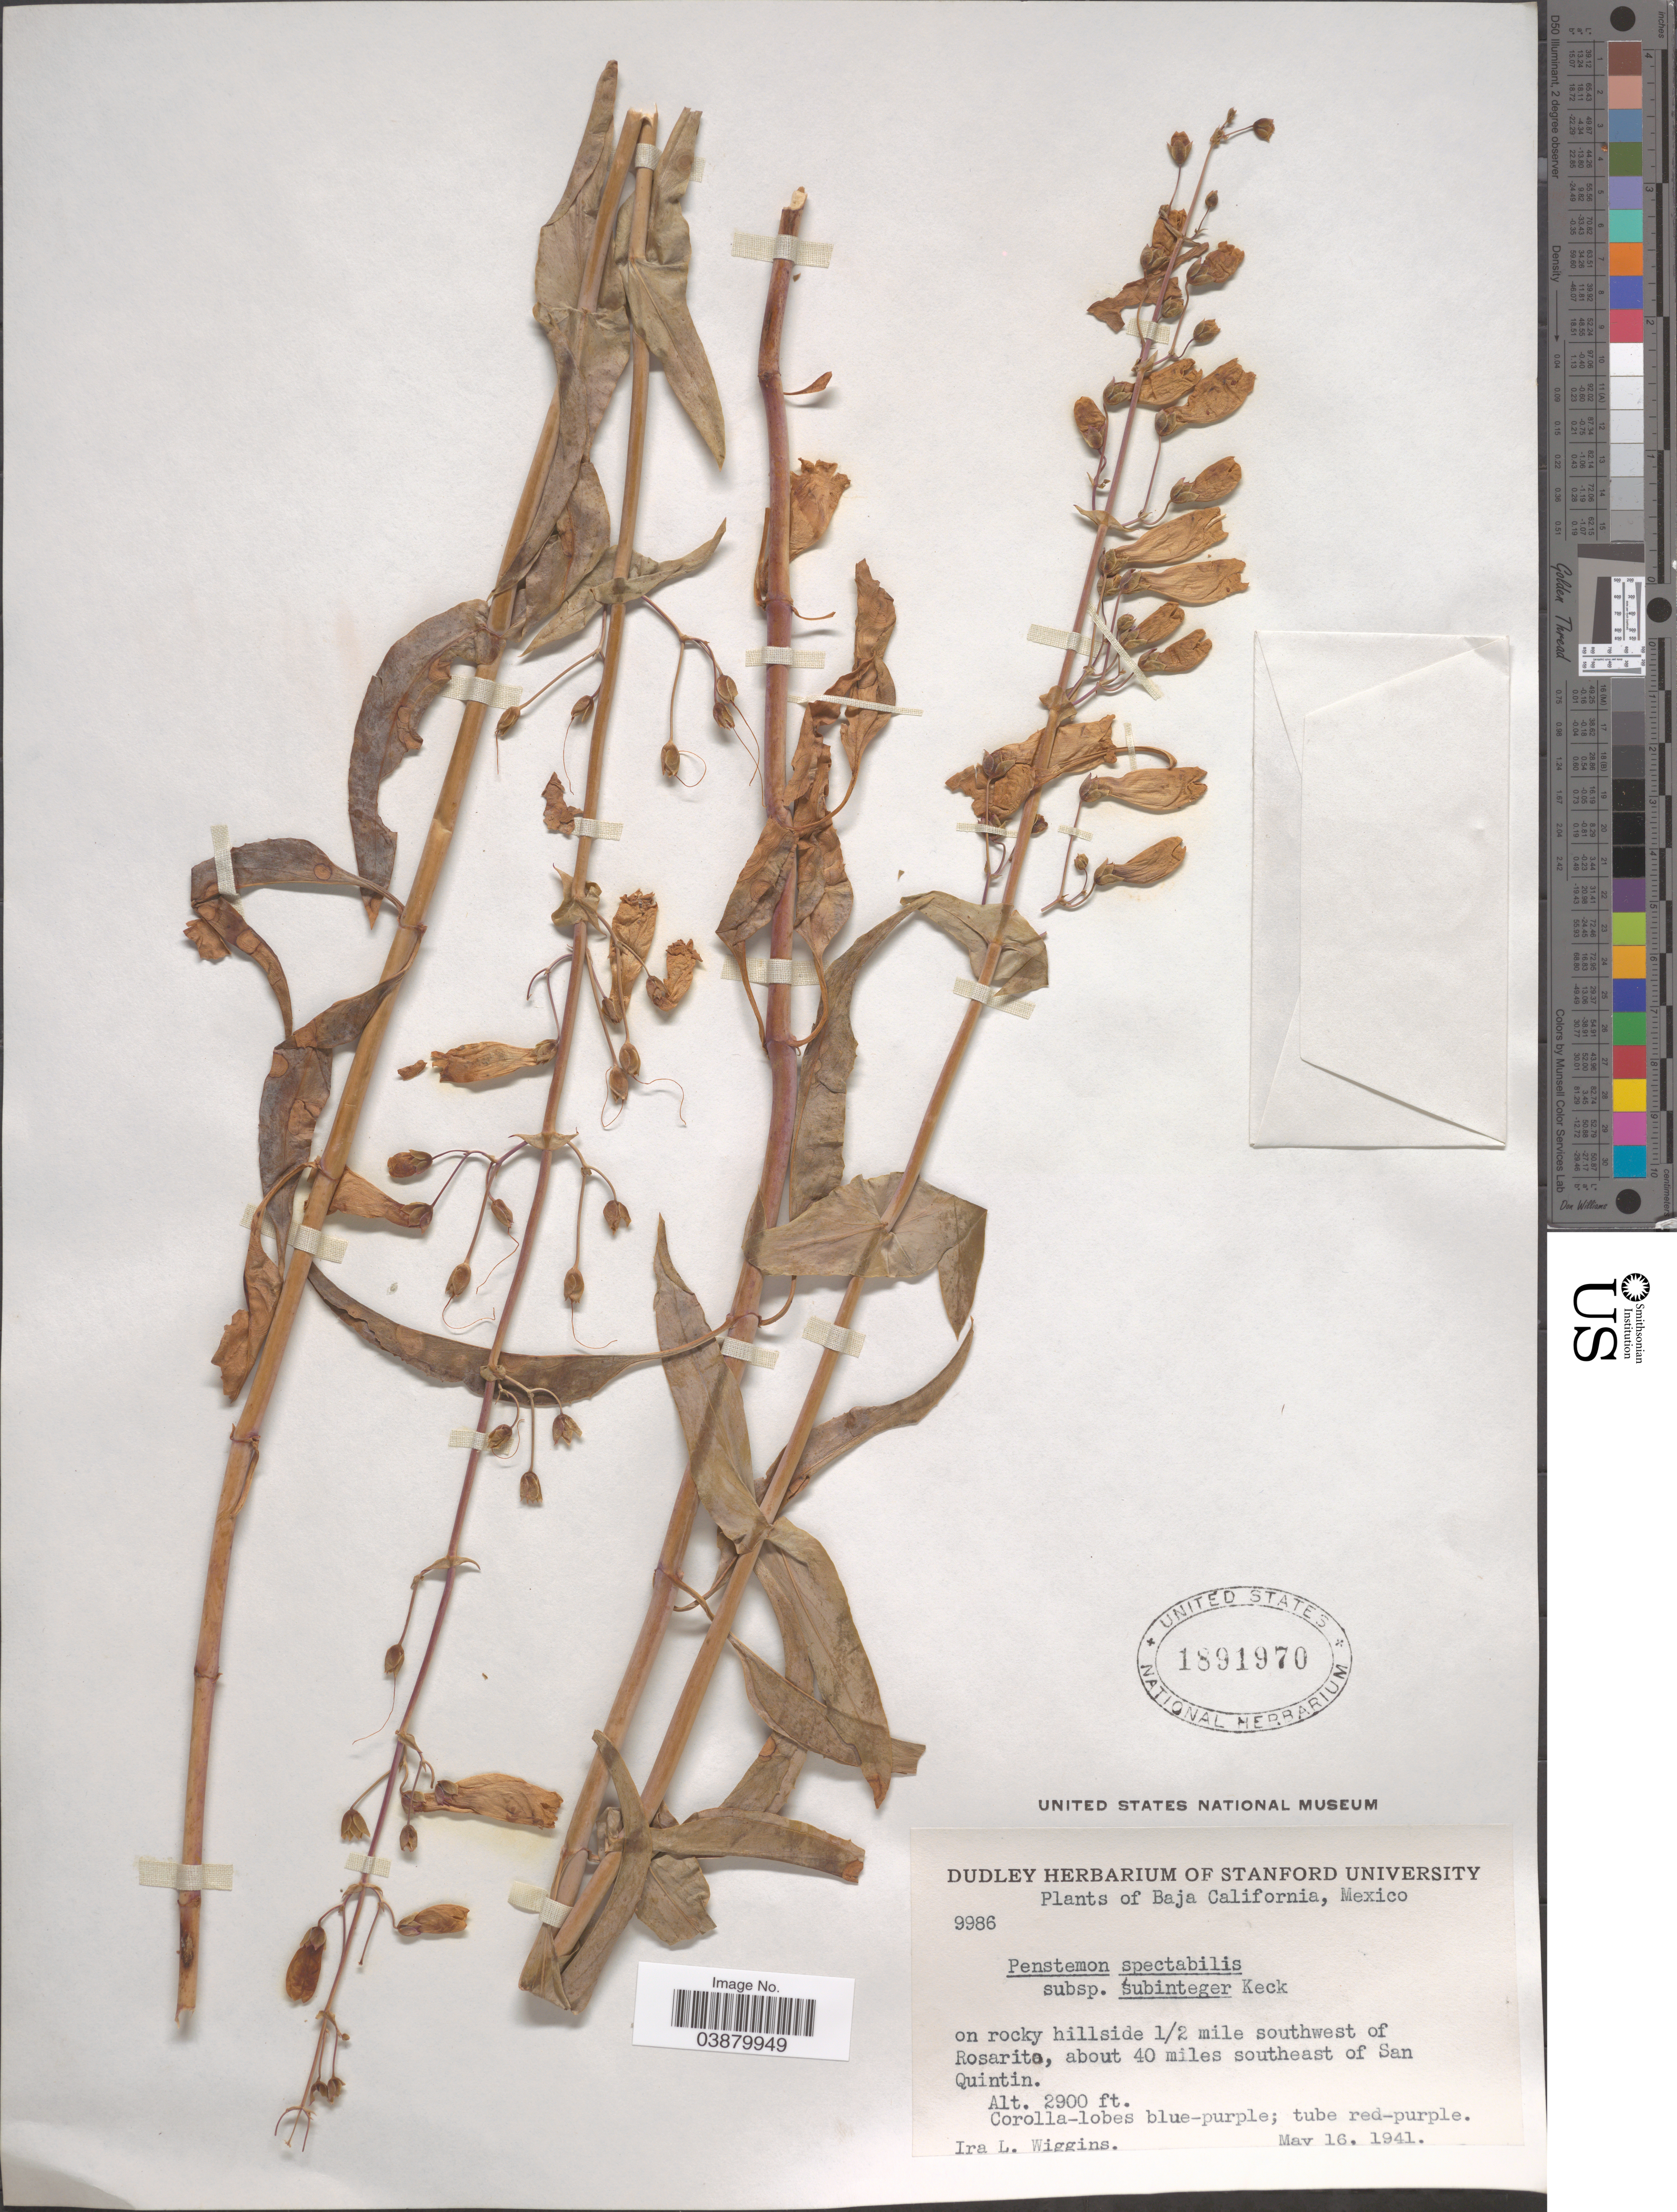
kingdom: Plantae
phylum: Tracheophyta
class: Magnoliopsida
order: Lamiales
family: Plantaginaceae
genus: Penstemon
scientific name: Penstemon spectabilis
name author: Thurb. ex Torr. & A. Gray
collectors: I. L. Wiggins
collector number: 9986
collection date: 1941-05-16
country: Mexico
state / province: Baja California Norte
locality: On rocky hillside ½ mile southwest of Rosarito, about 40 miles southeast of San Quintin.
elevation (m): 884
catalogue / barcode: US 1891970